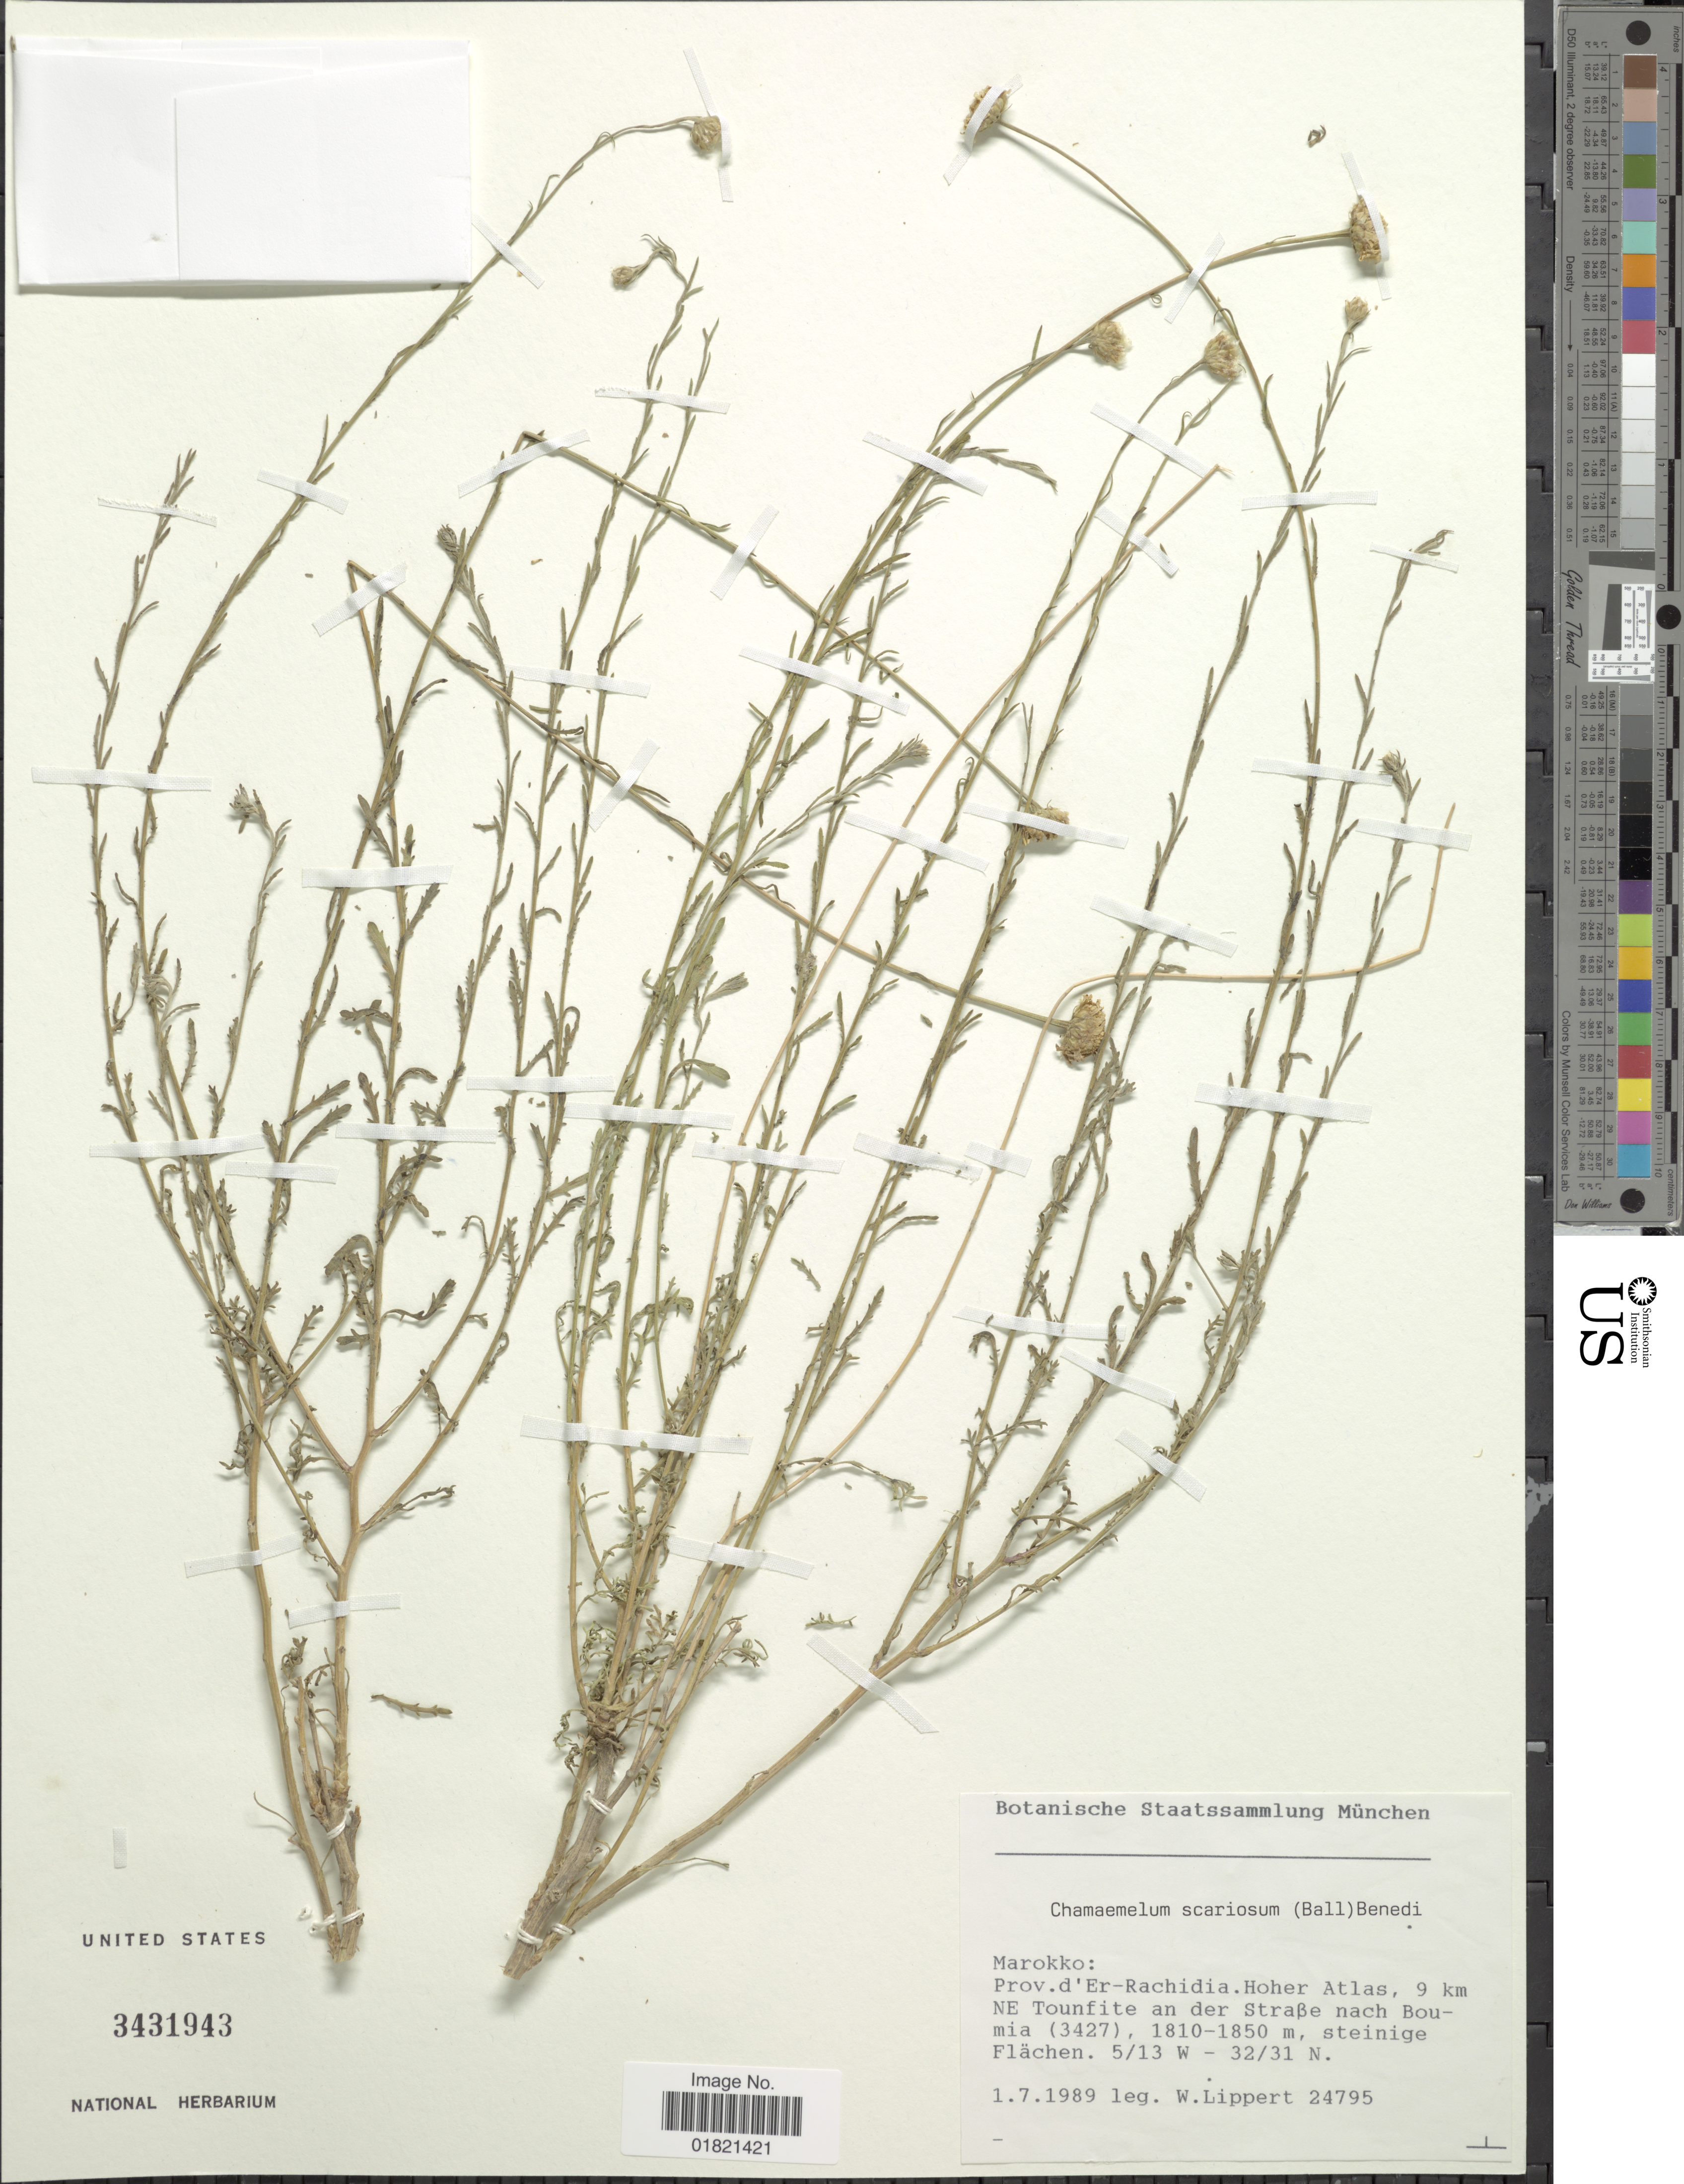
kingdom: Plantae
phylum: Tracheophyta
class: Magnoliopsida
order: Asterales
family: Asteraceae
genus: Chamaemelum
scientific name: Chamaemelum scariosum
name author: (Ball) Benedí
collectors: W. Lippert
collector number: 24795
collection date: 1989-07-01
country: Morocco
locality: Prov. d'Er-Rachidia. Hoher Atlas, 9 km NE Tounfite an der Strabe nach Boumia (3427)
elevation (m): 1810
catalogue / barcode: US 3431943